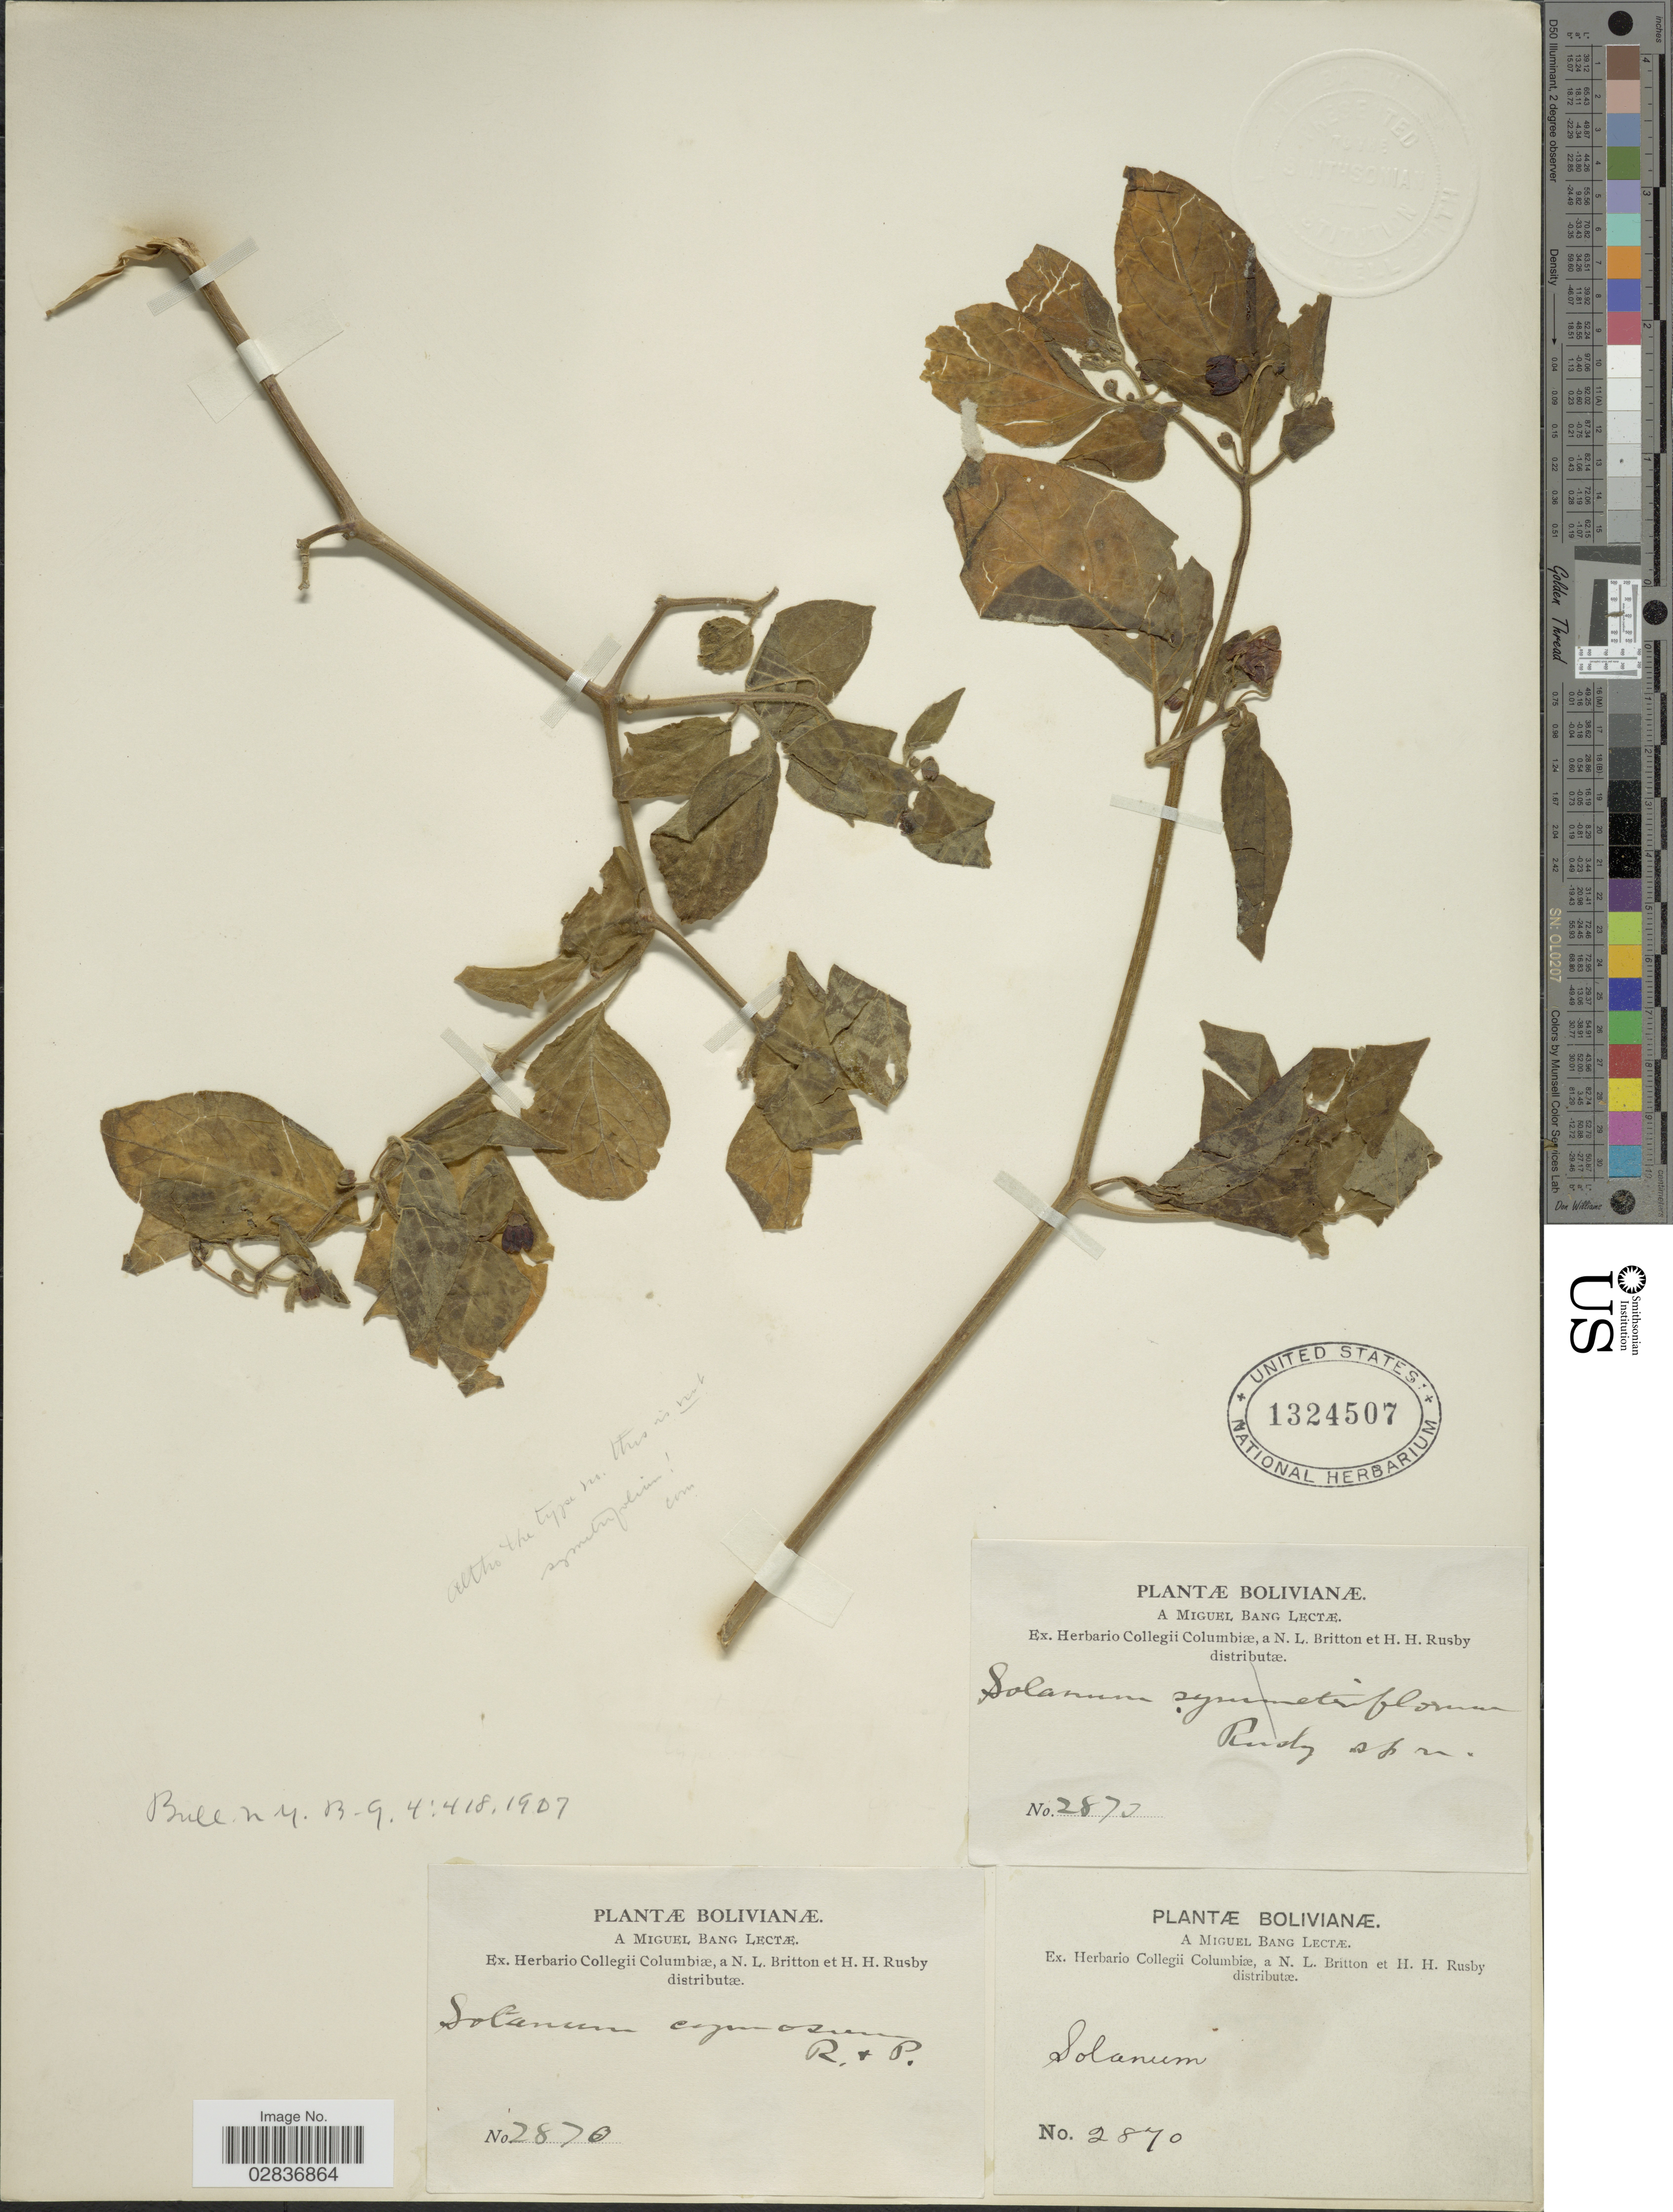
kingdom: Plantae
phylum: Tracheophyta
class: Magnoliopsida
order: Solanales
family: Solanaceae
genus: Solanum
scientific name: Solanum symmetrifolium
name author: Rusby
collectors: M. Bang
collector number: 2870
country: Bolivia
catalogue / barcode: US 1324507